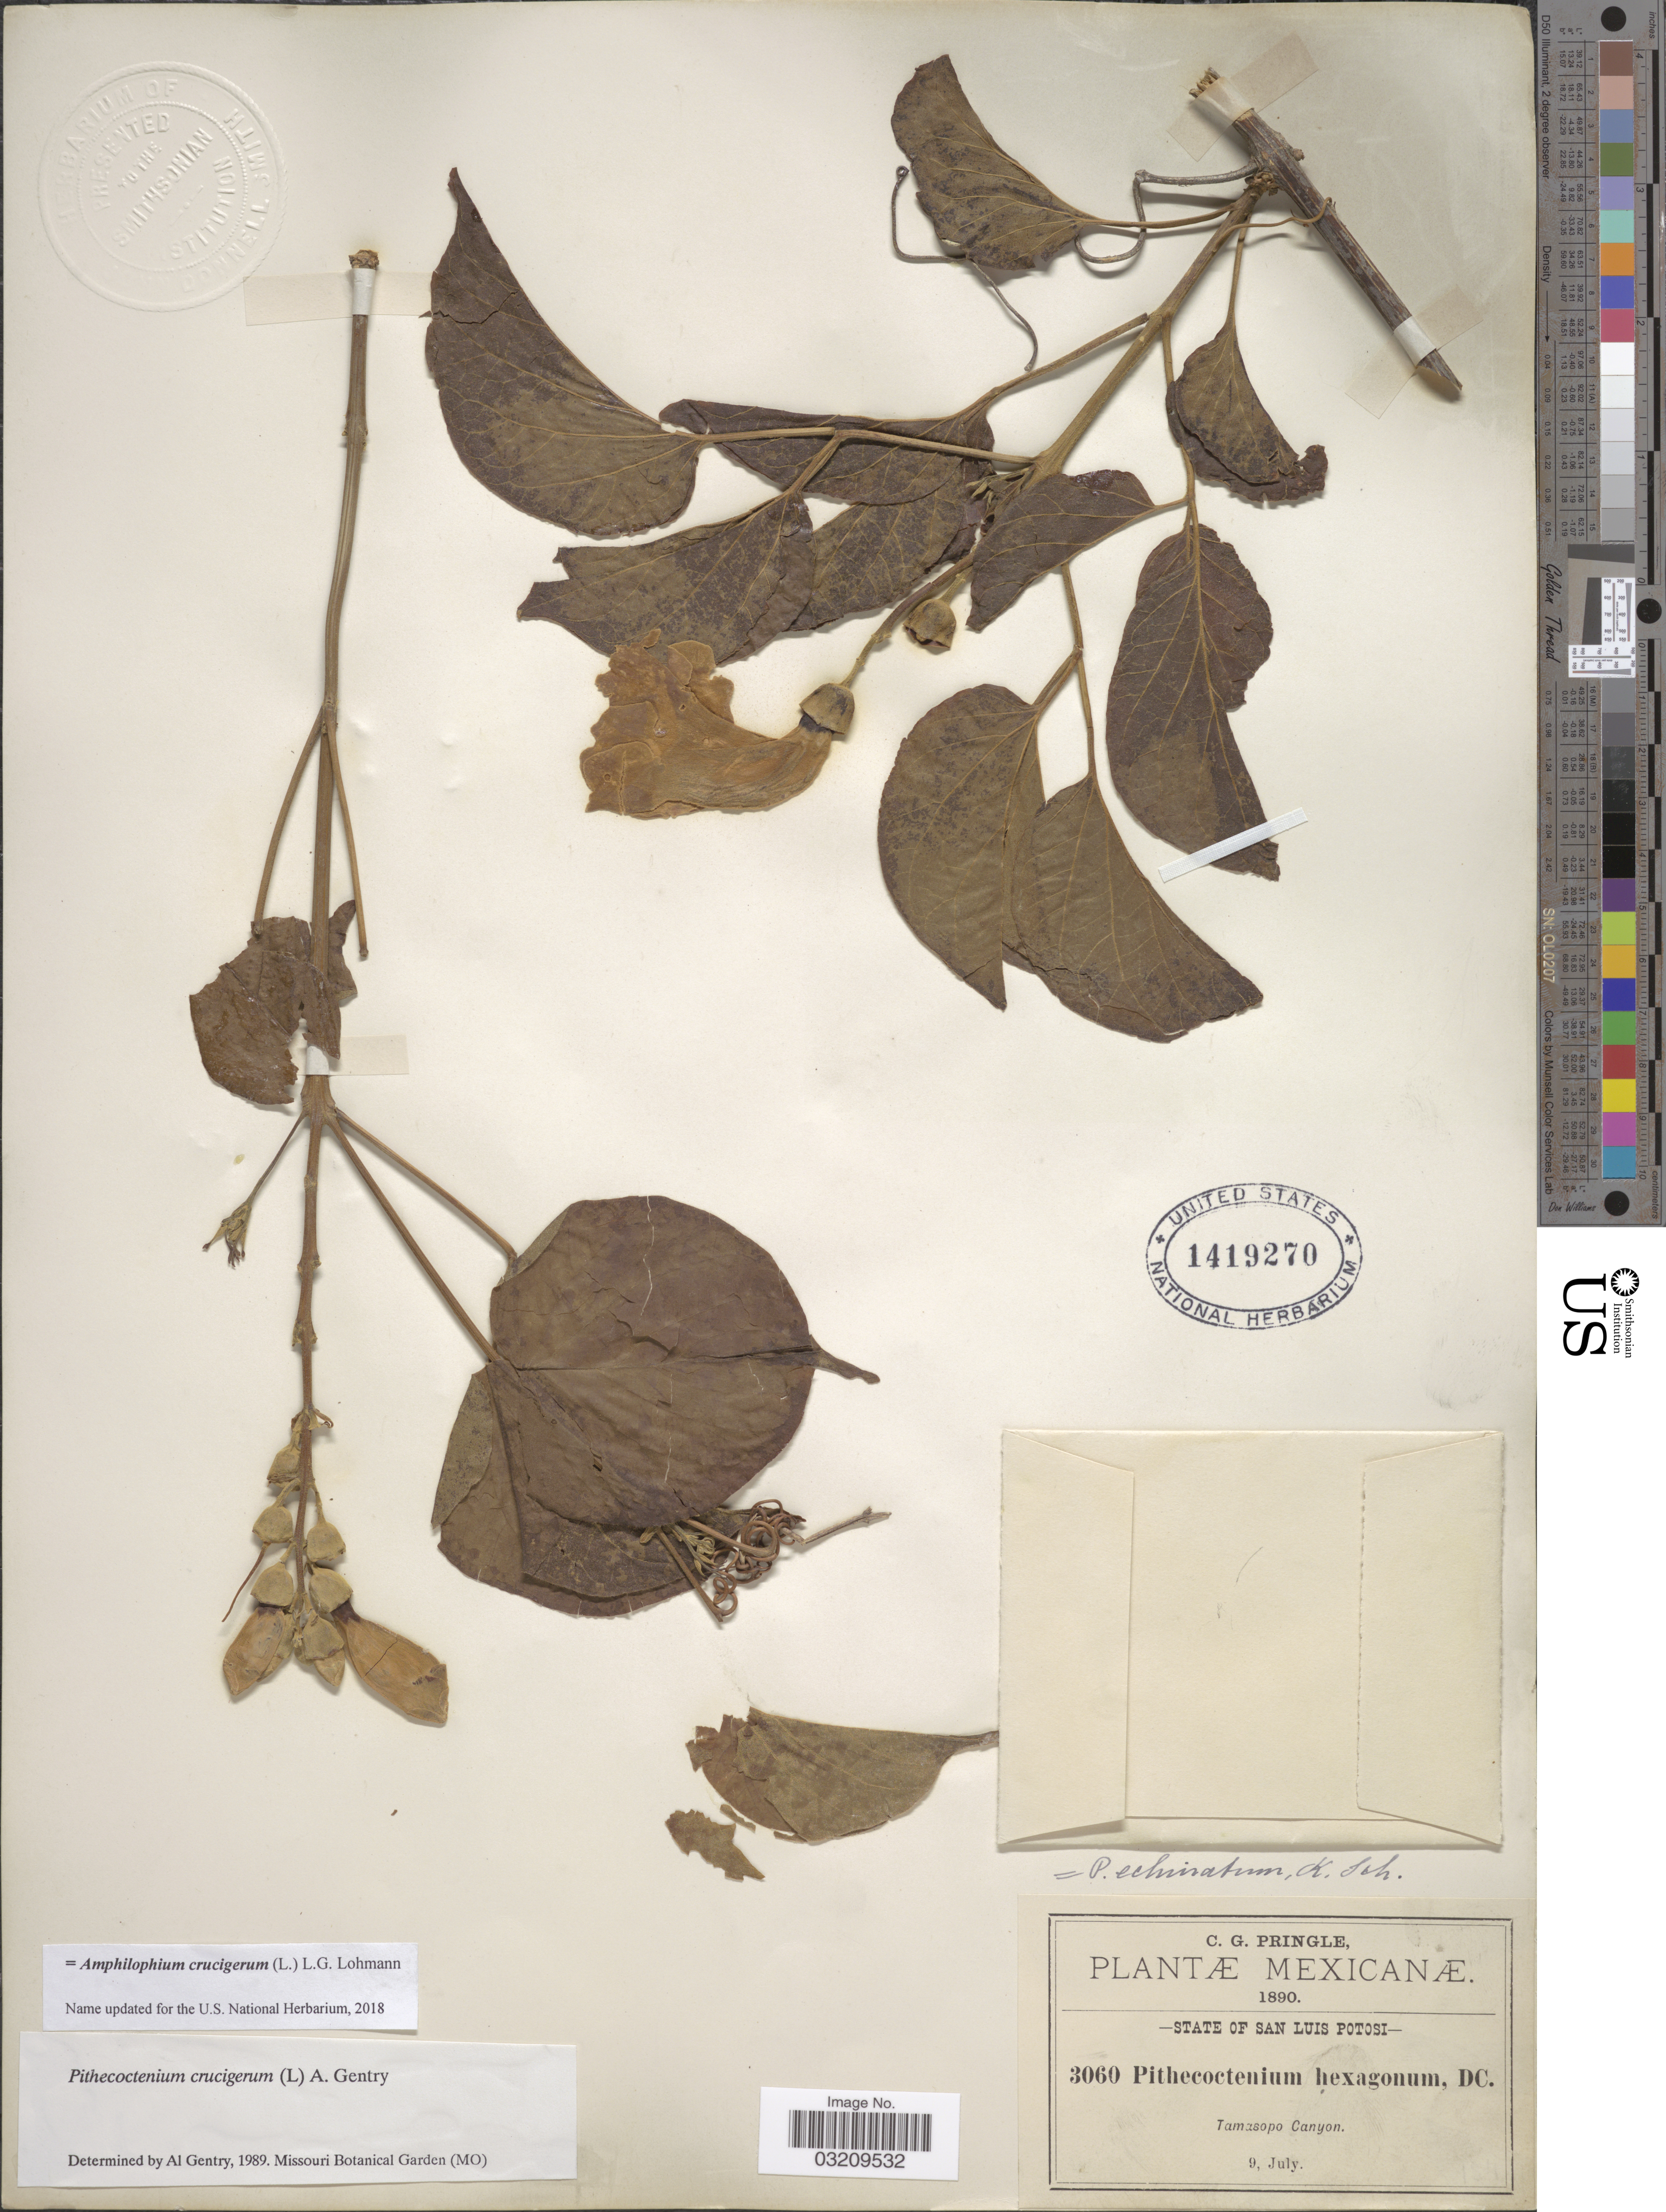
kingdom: Plantae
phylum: Tracheophyta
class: Magnoliopsida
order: Lamiales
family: Bignoniaceae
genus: Amphilophium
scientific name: Amphilophium crucigerum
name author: (L.) L.G. Lohmann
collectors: C. G. Pringle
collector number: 3060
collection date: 1890-07-09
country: Mexico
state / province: San Luis Potosí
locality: Tamasopo Canyon.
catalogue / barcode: US 1419270